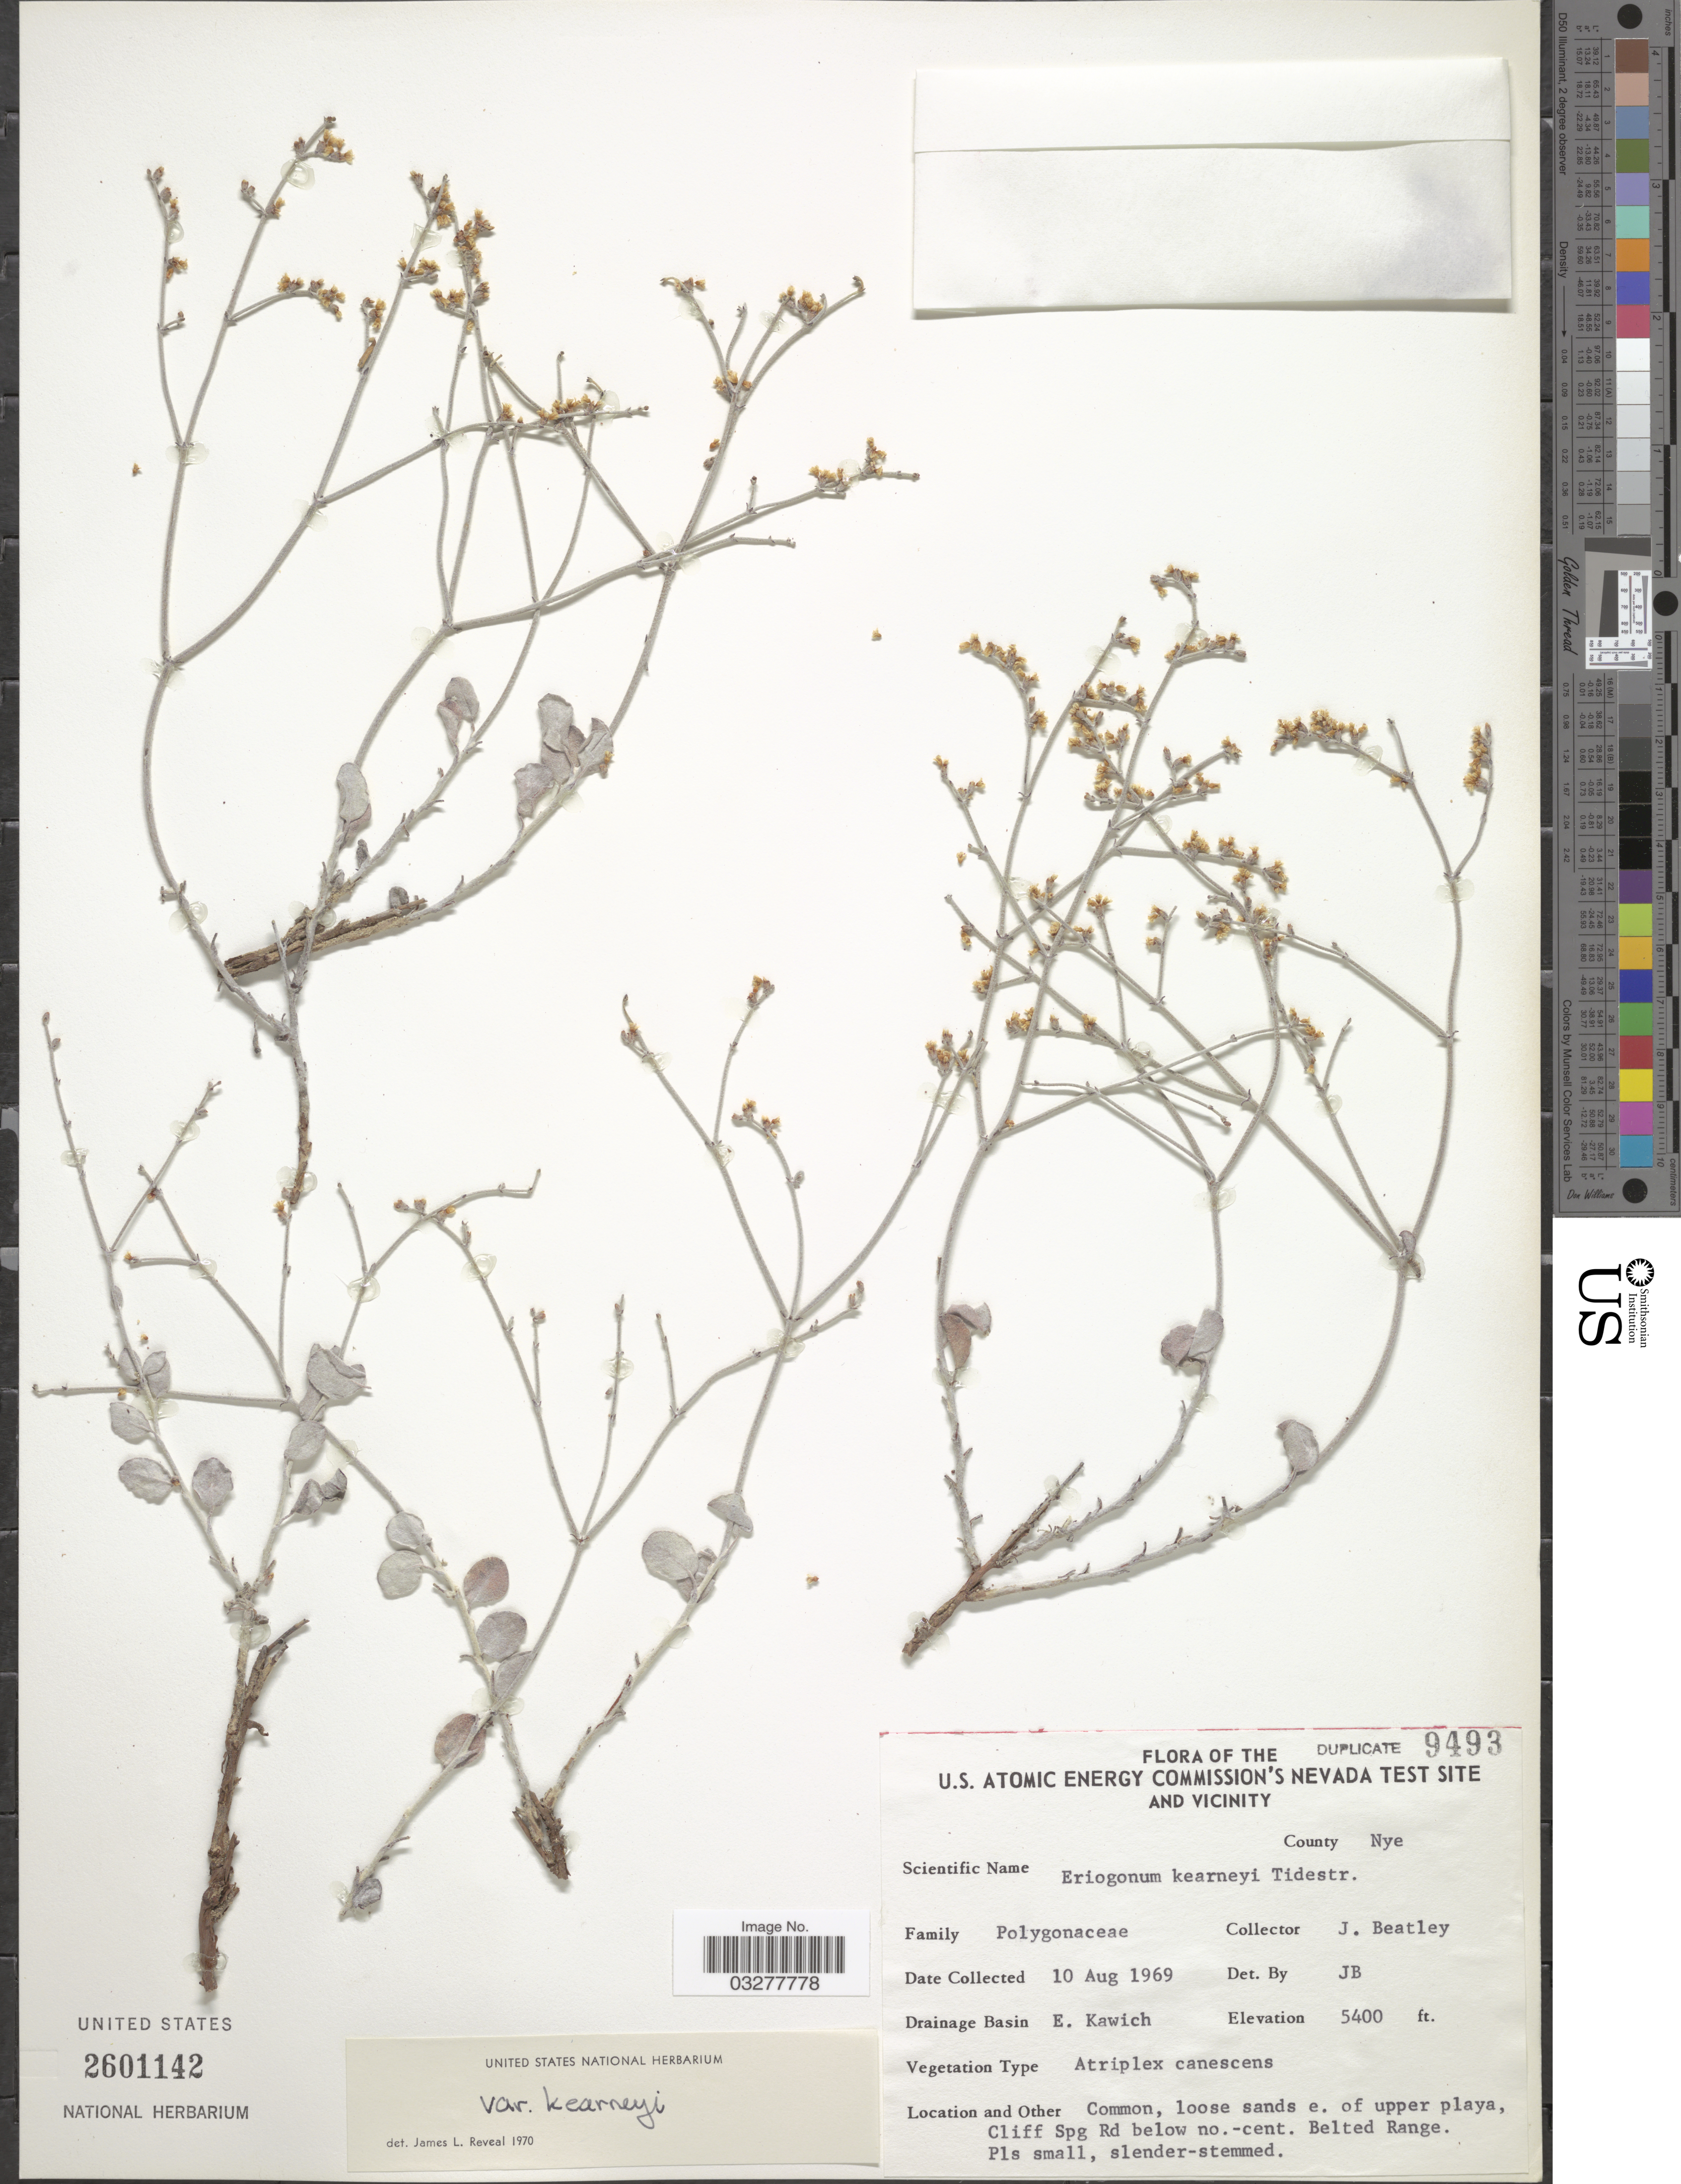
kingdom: Plantae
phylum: Tracheophyta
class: Magnoliopsida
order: Caryophyllales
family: Polygonaceae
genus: Eriogonum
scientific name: Eriogonum kearneyi var. kearneyi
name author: Tidestr.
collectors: J. C. Beatley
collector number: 9493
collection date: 1969-08-10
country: United States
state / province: Nevada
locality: U. S. Atomic Energy Commission's Nevada Test Site and Vicinity. County Nye. Drainage Basin E. Kawich. E. of upper playa, Cliff Spg Rd below no.-cent. Belted Range.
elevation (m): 1646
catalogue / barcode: US 2601142